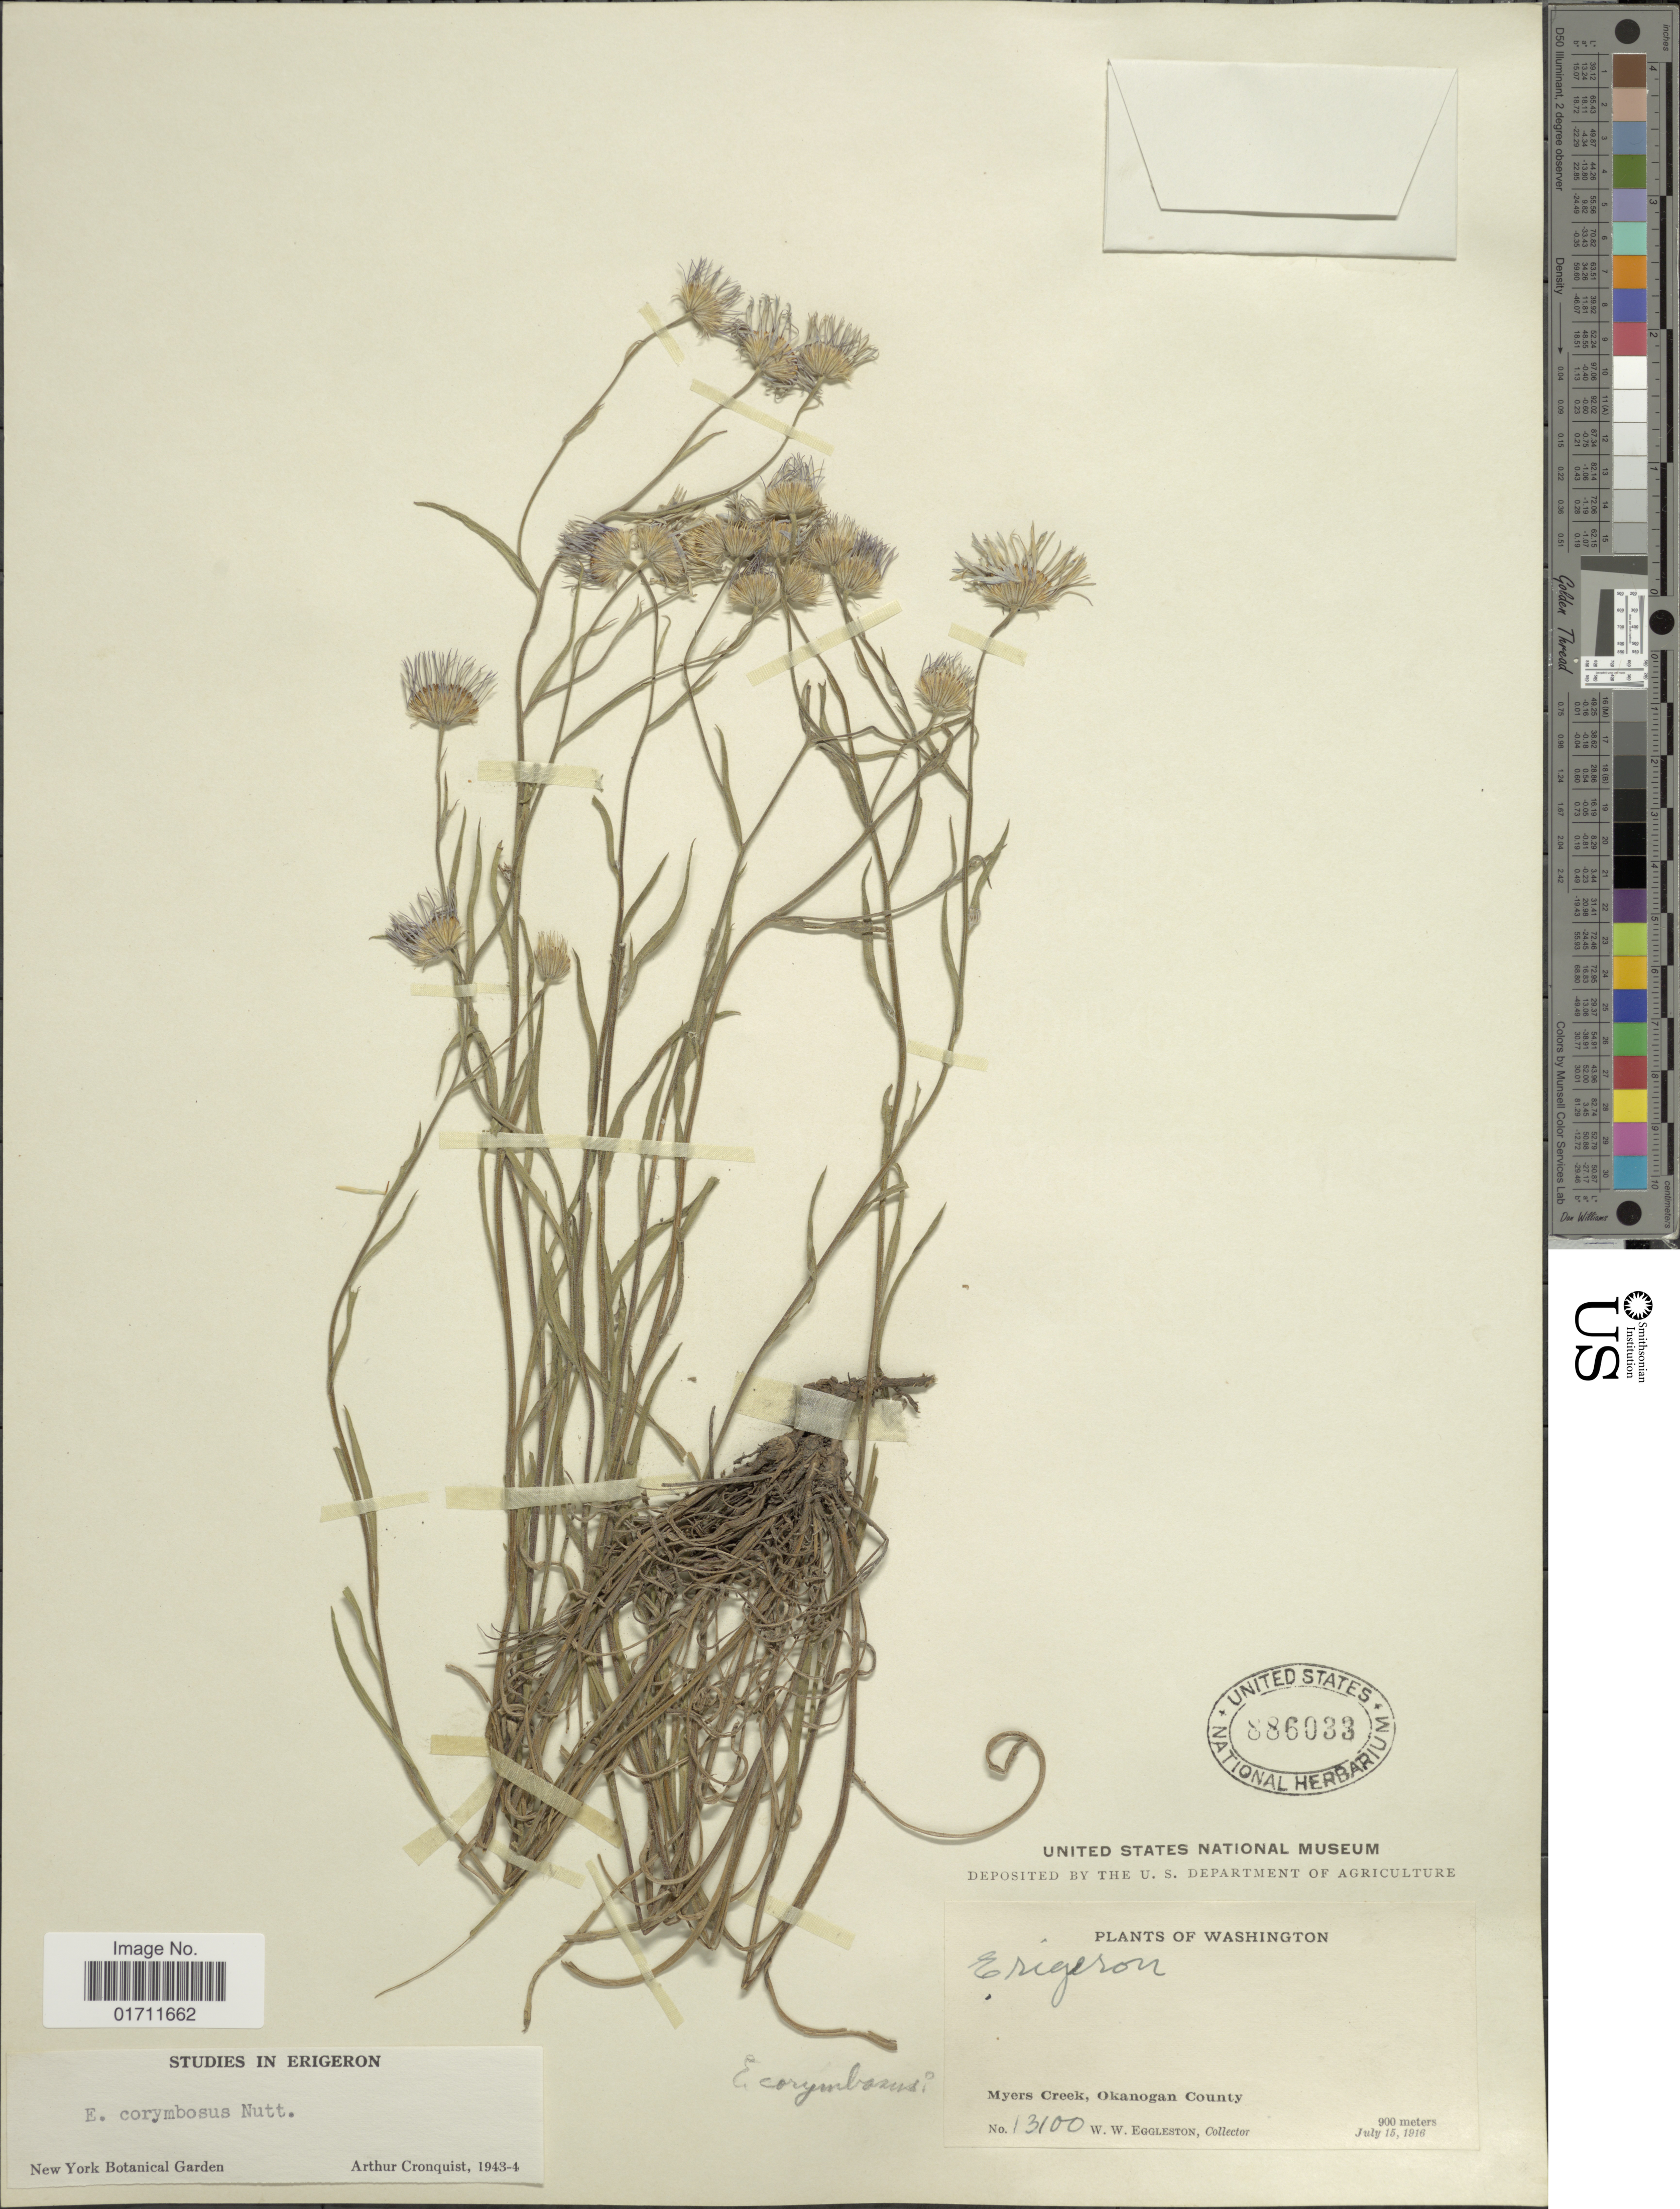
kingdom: Plantae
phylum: Tracheophyta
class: Magnoliopsida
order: Asterales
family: Asteraceae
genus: Erigeron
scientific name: Erigeron corymbosus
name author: Nutt.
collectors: W. W. Eggleston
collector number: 13100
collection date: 1916-07-15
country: United States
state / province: Washington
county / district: Okanogan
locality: Myers Creek, Okanogan County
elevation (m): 900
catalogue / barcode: US 886033